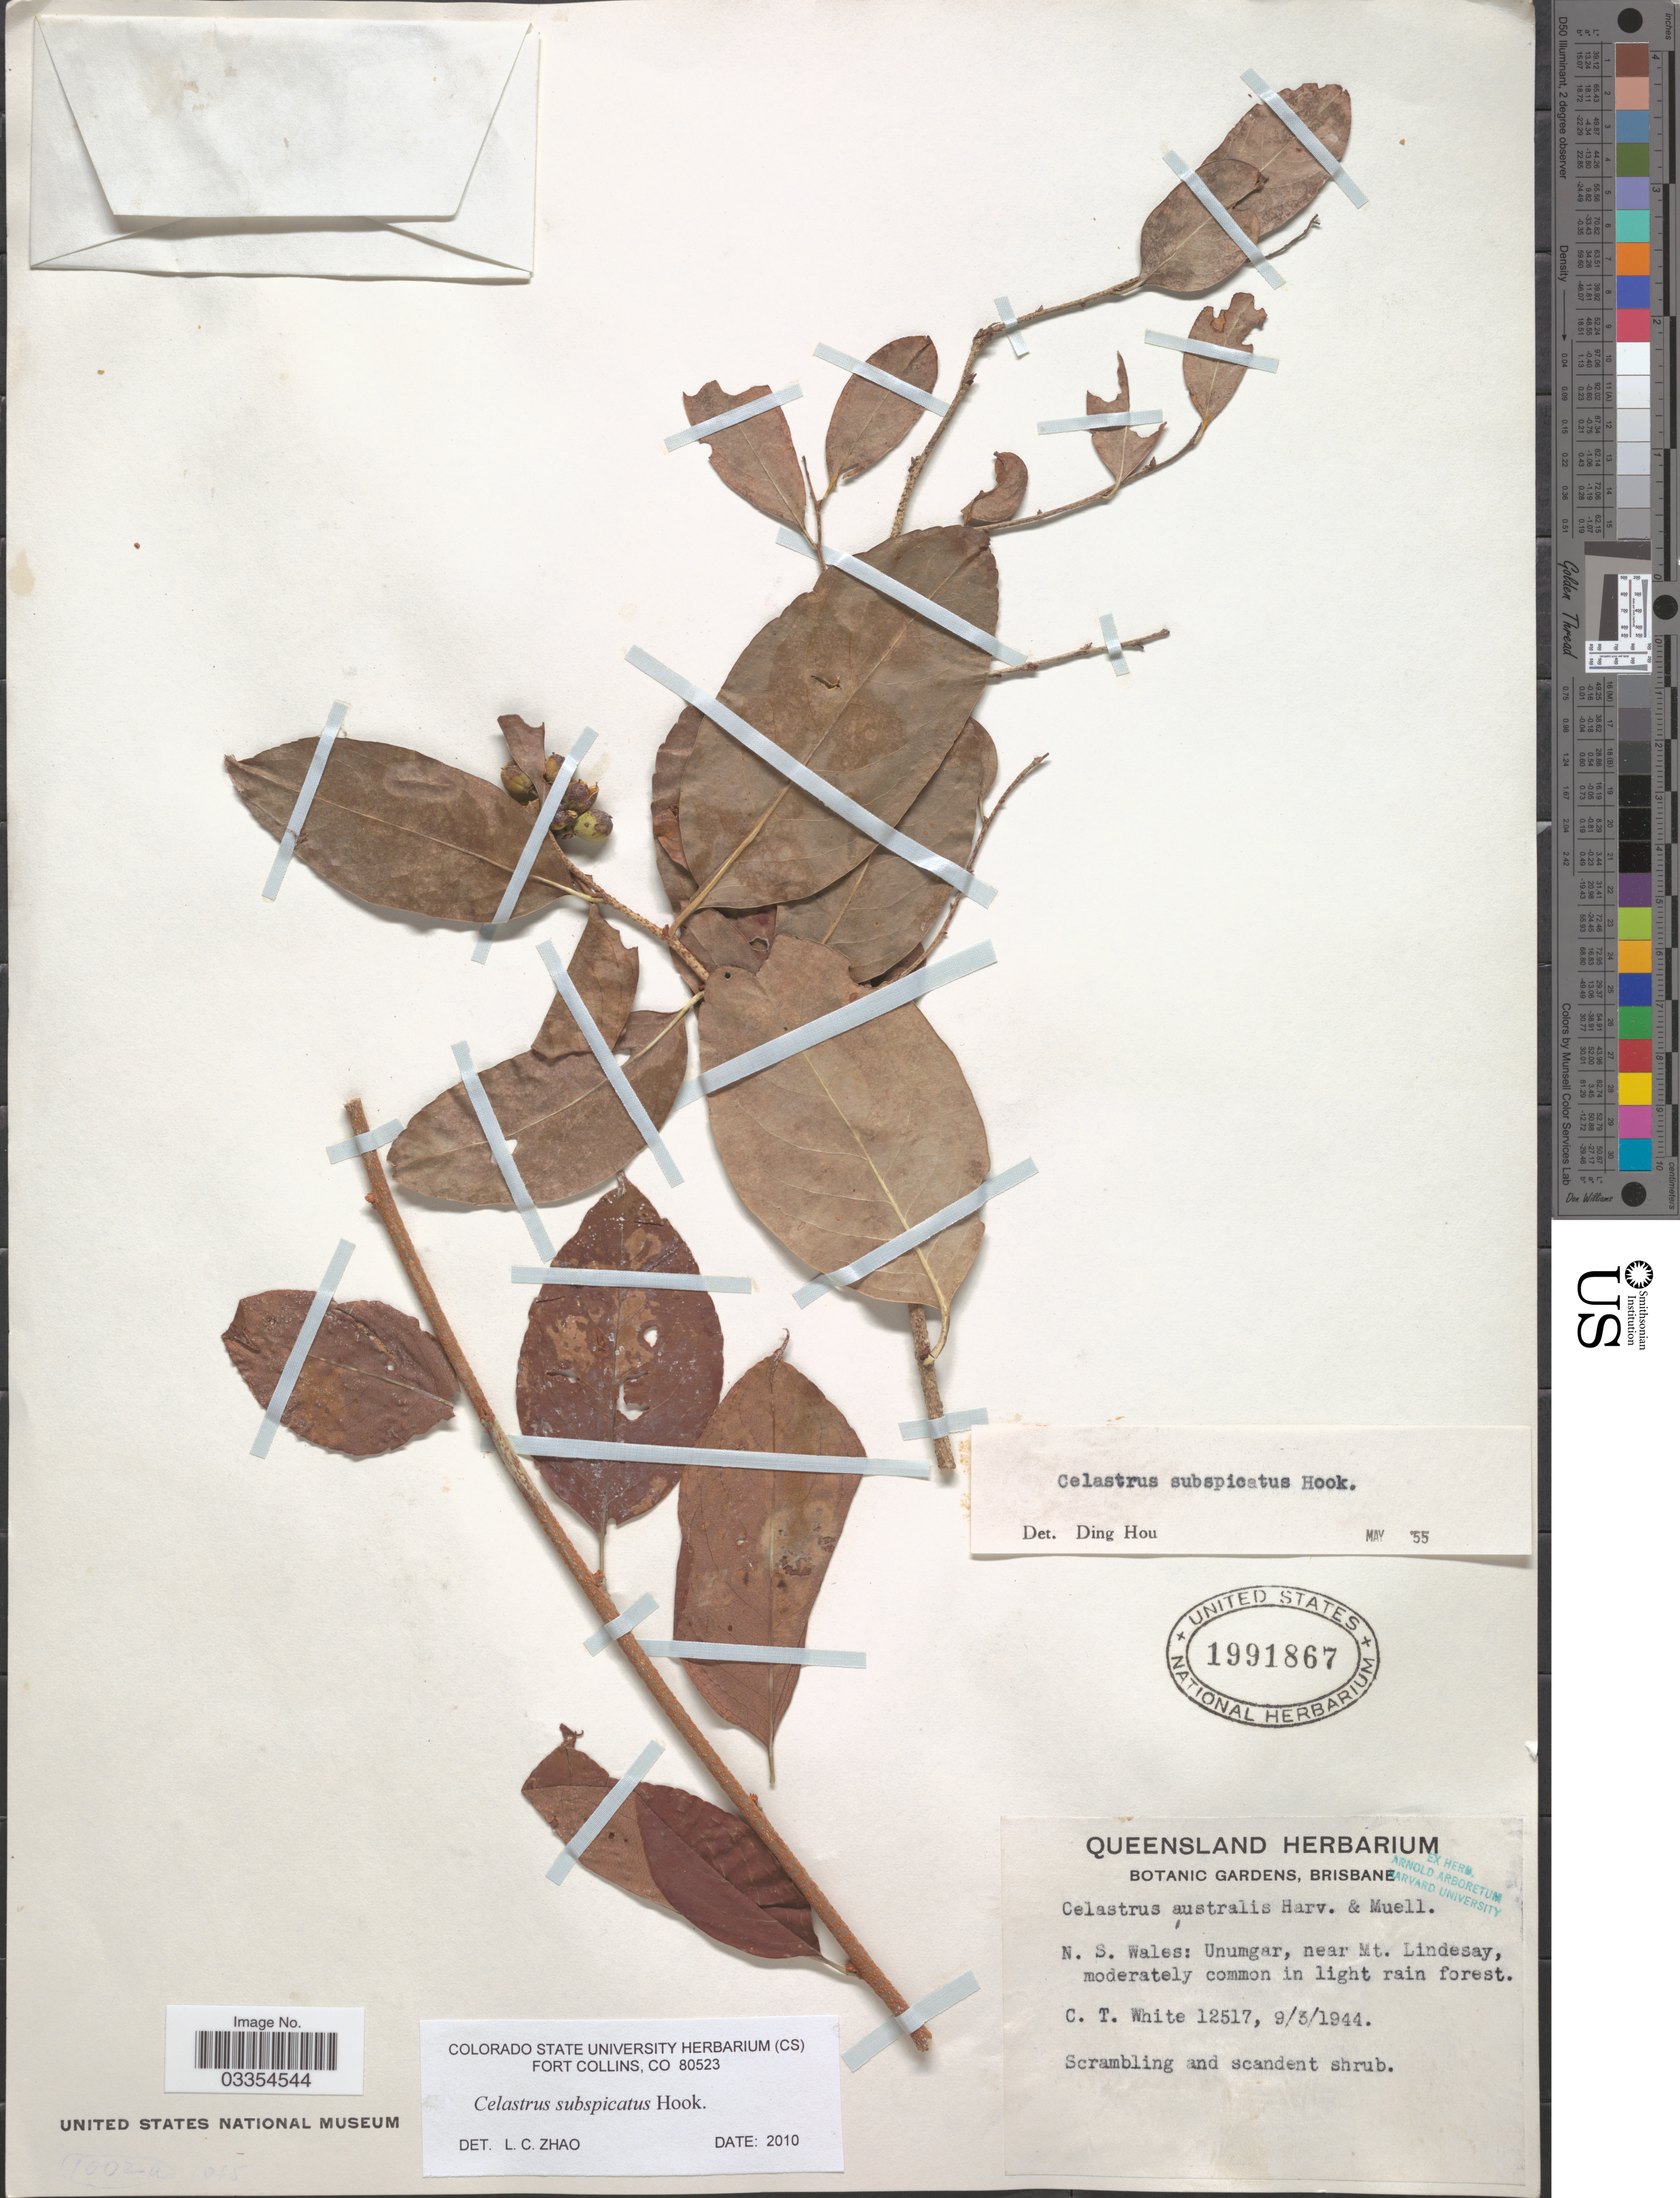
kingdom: Plantae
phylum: Tracheophyta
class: Magnoliopsida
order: Celastrales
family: Celastraceae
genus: Celastrus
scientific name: Celastrus subspicatus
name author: Hook.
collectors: C. T. White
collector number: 12517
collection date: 1944-03-09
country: Australia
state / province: New South Wales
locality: N.S. Wales: Unumgar, near Mt. Lindesay.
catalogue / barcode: US 1991867